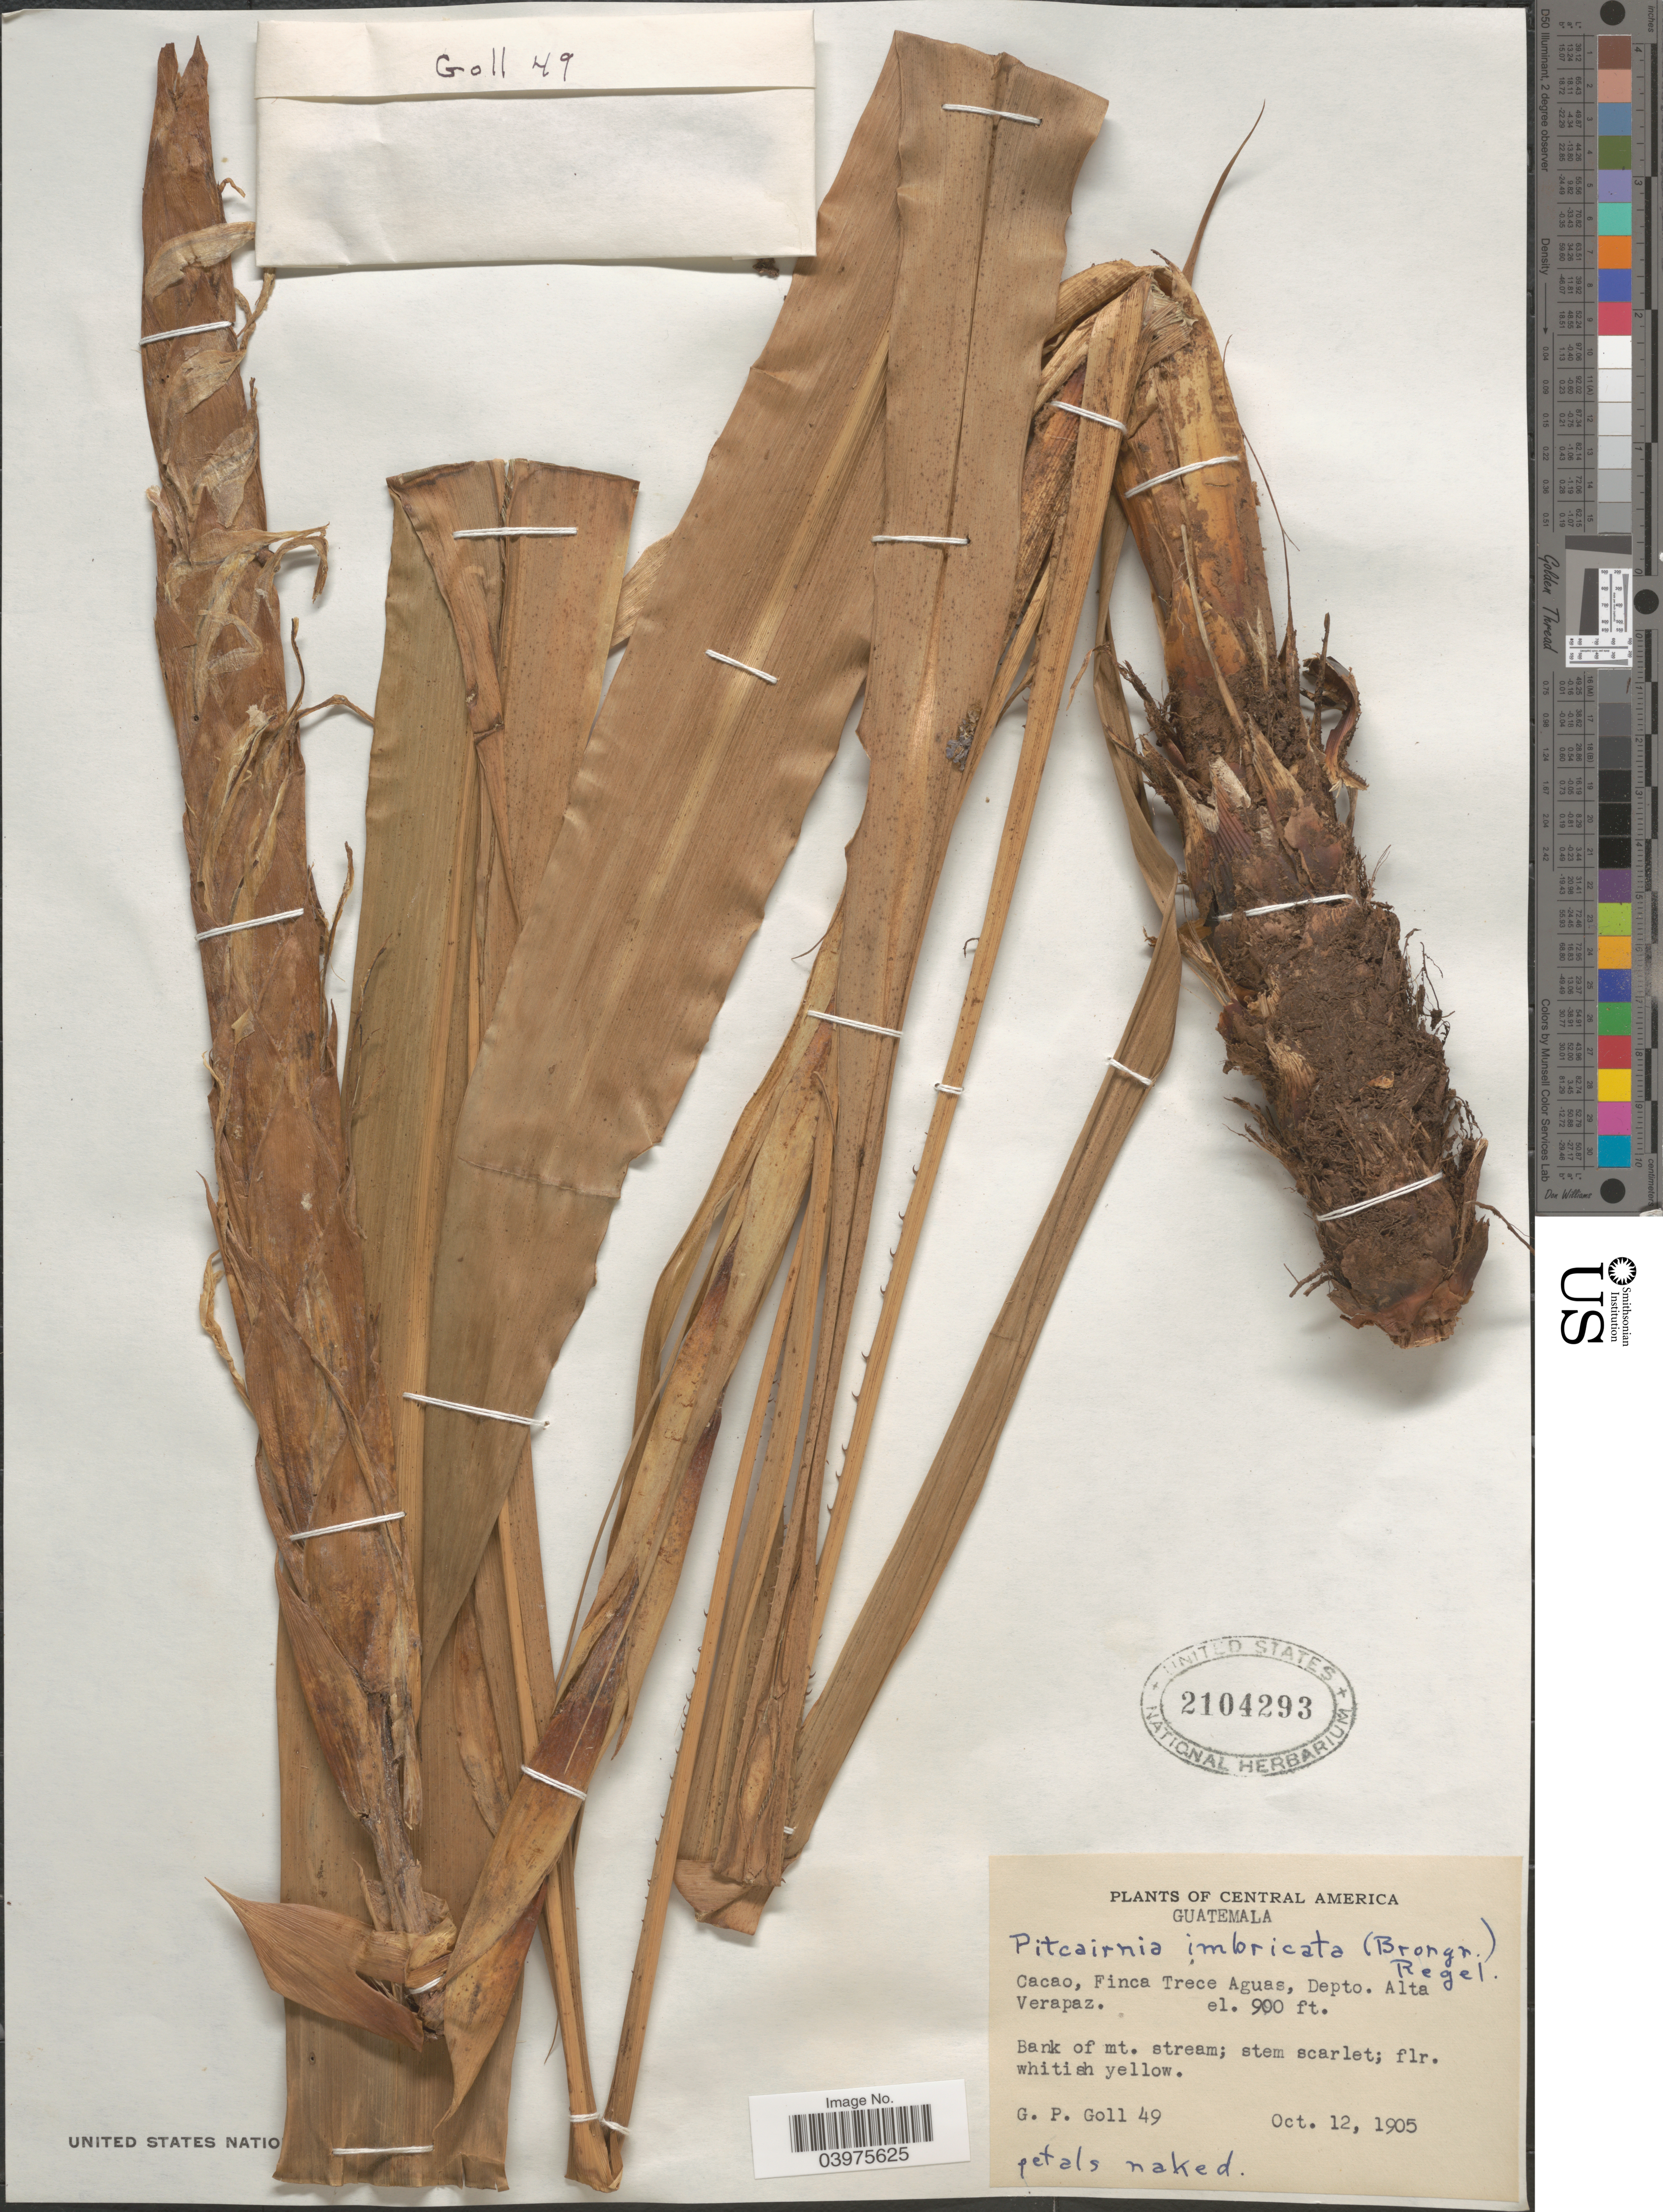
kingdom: Plantae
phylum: Tracheophyta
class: Liliopsida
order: Poales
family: Bromeliaceae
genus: Pitcairnia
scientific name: Pitcairnia imbricata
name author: (Brongn.) Regel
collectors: G. P. Goll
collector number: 49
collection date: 1905-10-12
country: Guatemala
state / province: Alta Verapaz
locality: Cacao, Finca Trece Aguas, Depto. Alta Verapaz.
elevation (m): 274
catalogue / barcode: US 2104293